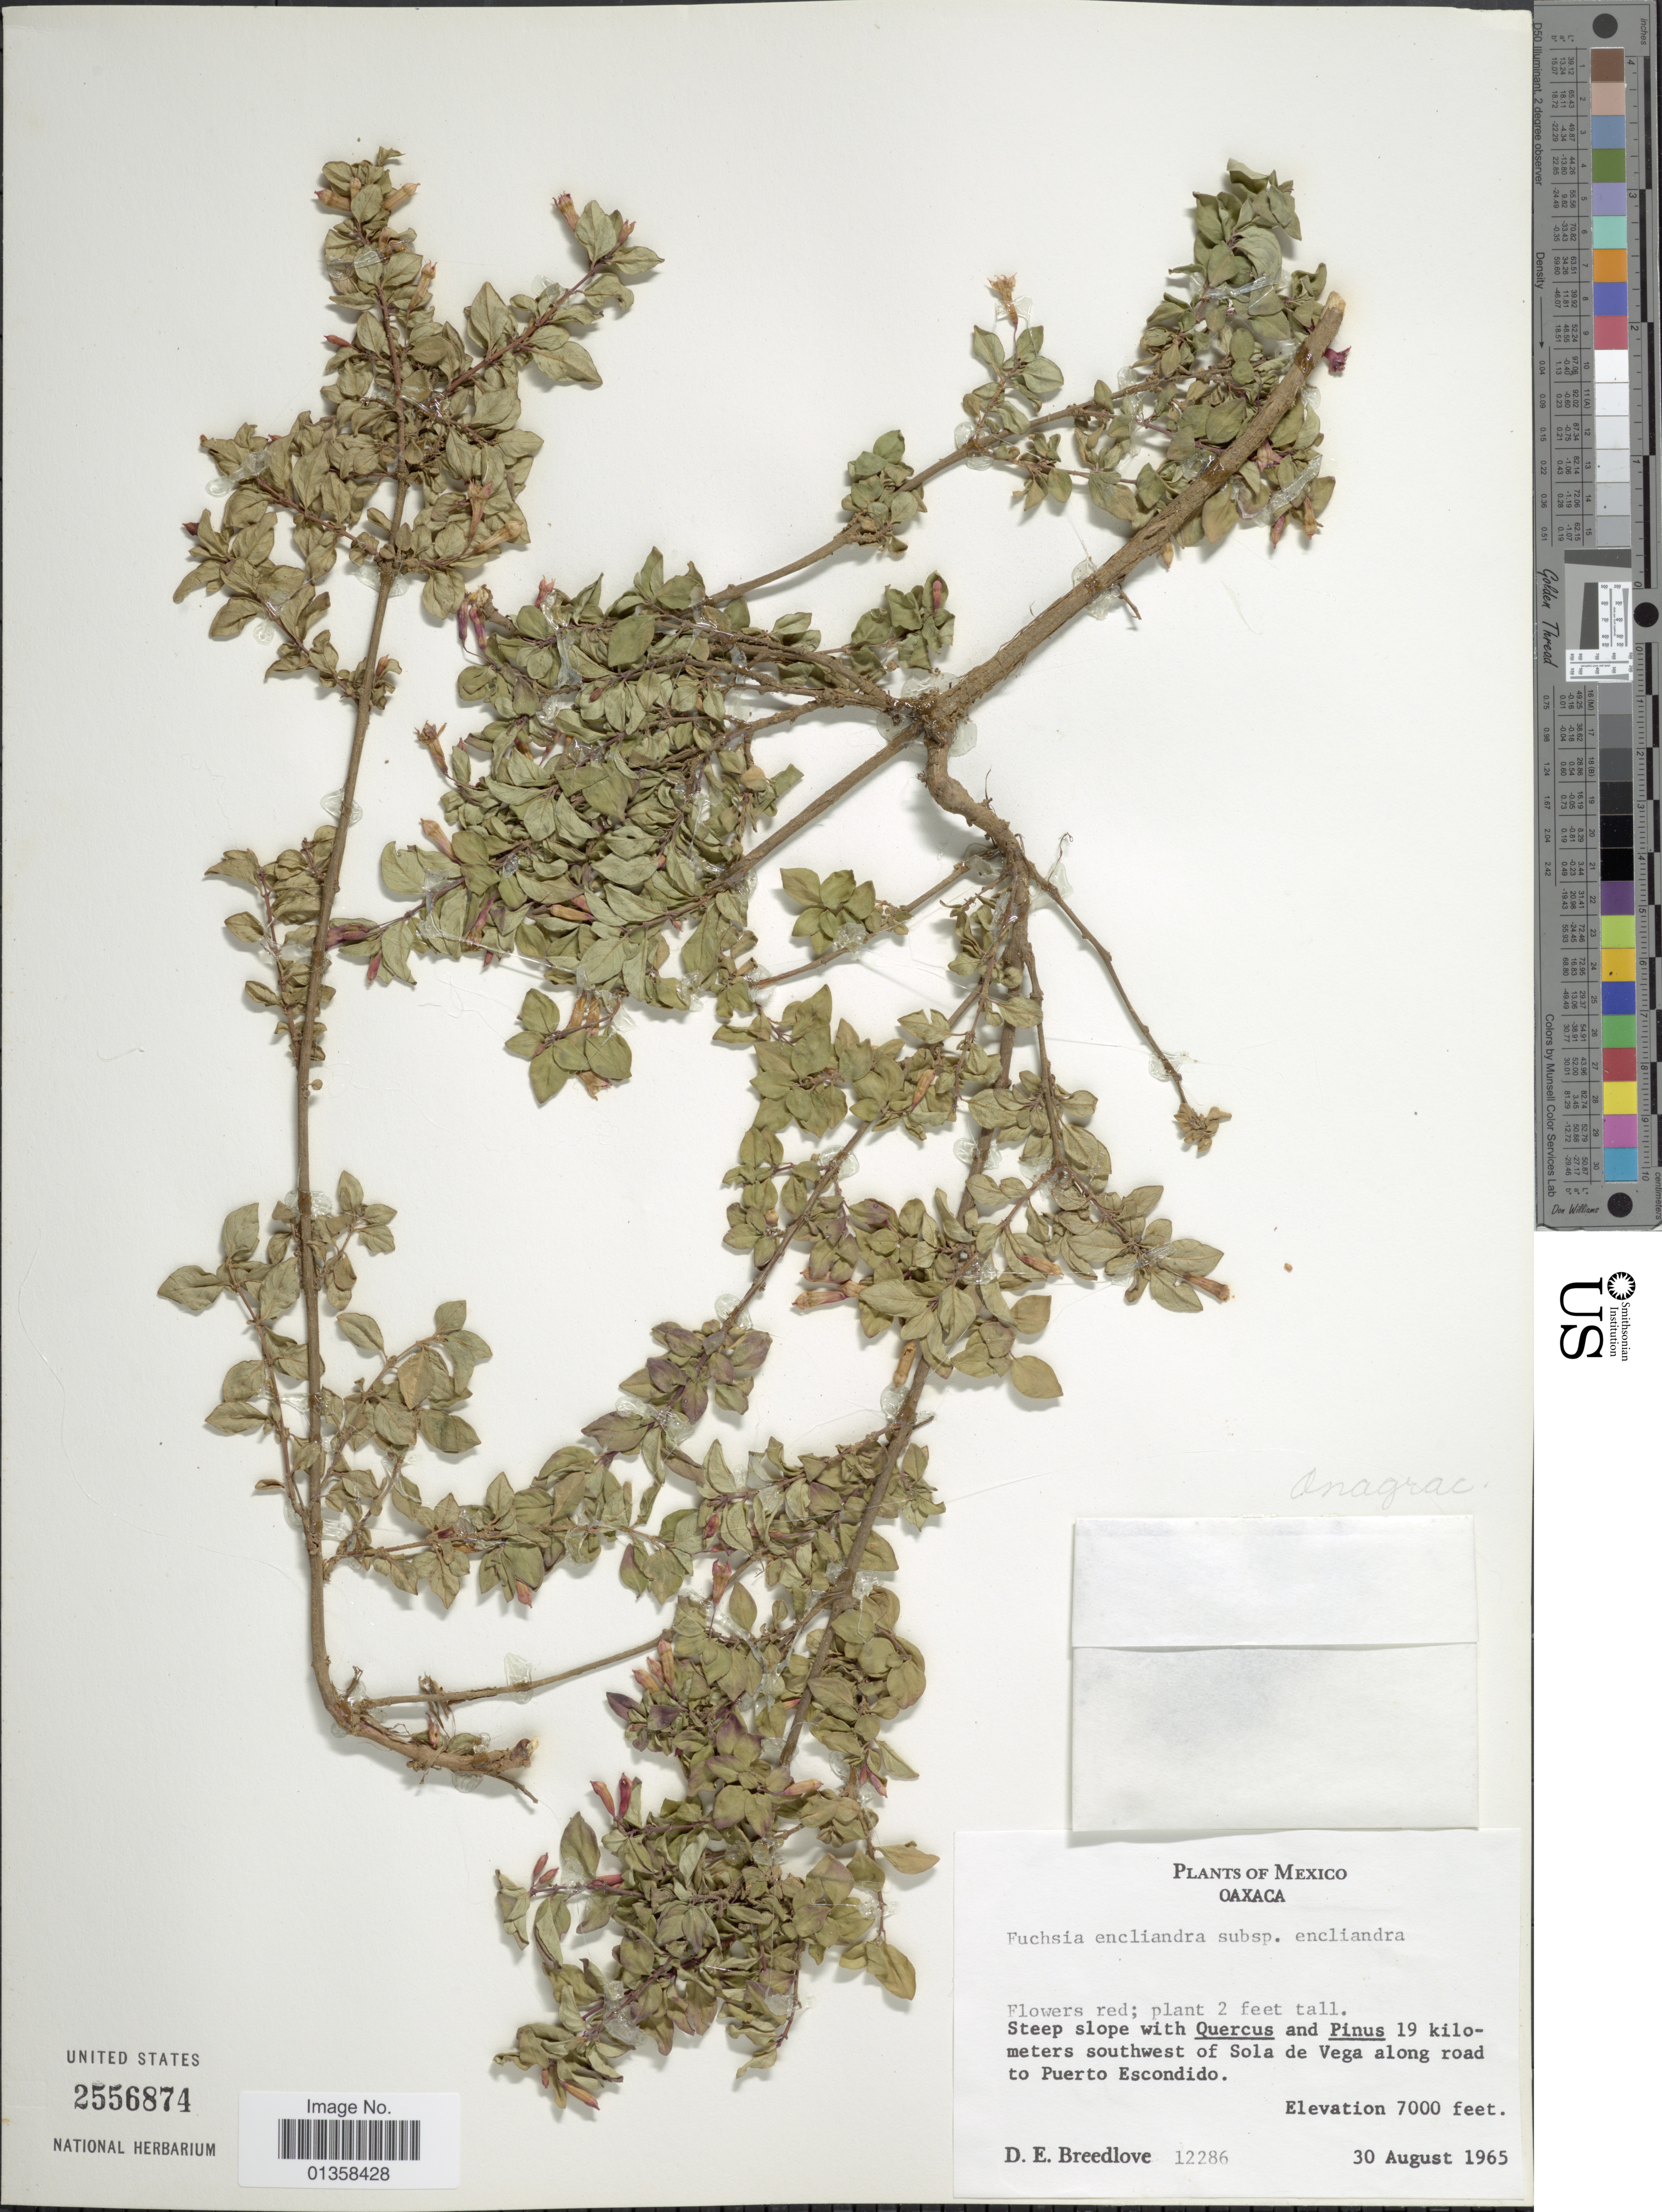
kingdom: Plantae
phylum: Tracheophyta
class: Magnoliopsida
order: Myrtales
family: Onagraceae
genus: Fuchsia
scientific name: Fuchsia encliandra subsp. encliandra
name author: Steud.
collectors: D. E. Breedlove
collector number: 12286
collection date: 1965-08-30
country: Mexico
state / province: Oaxaca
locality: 19 kilometers southwest of Sola de Vega along road to Puerto Escondido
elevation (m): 2134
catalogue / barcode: US 2556874